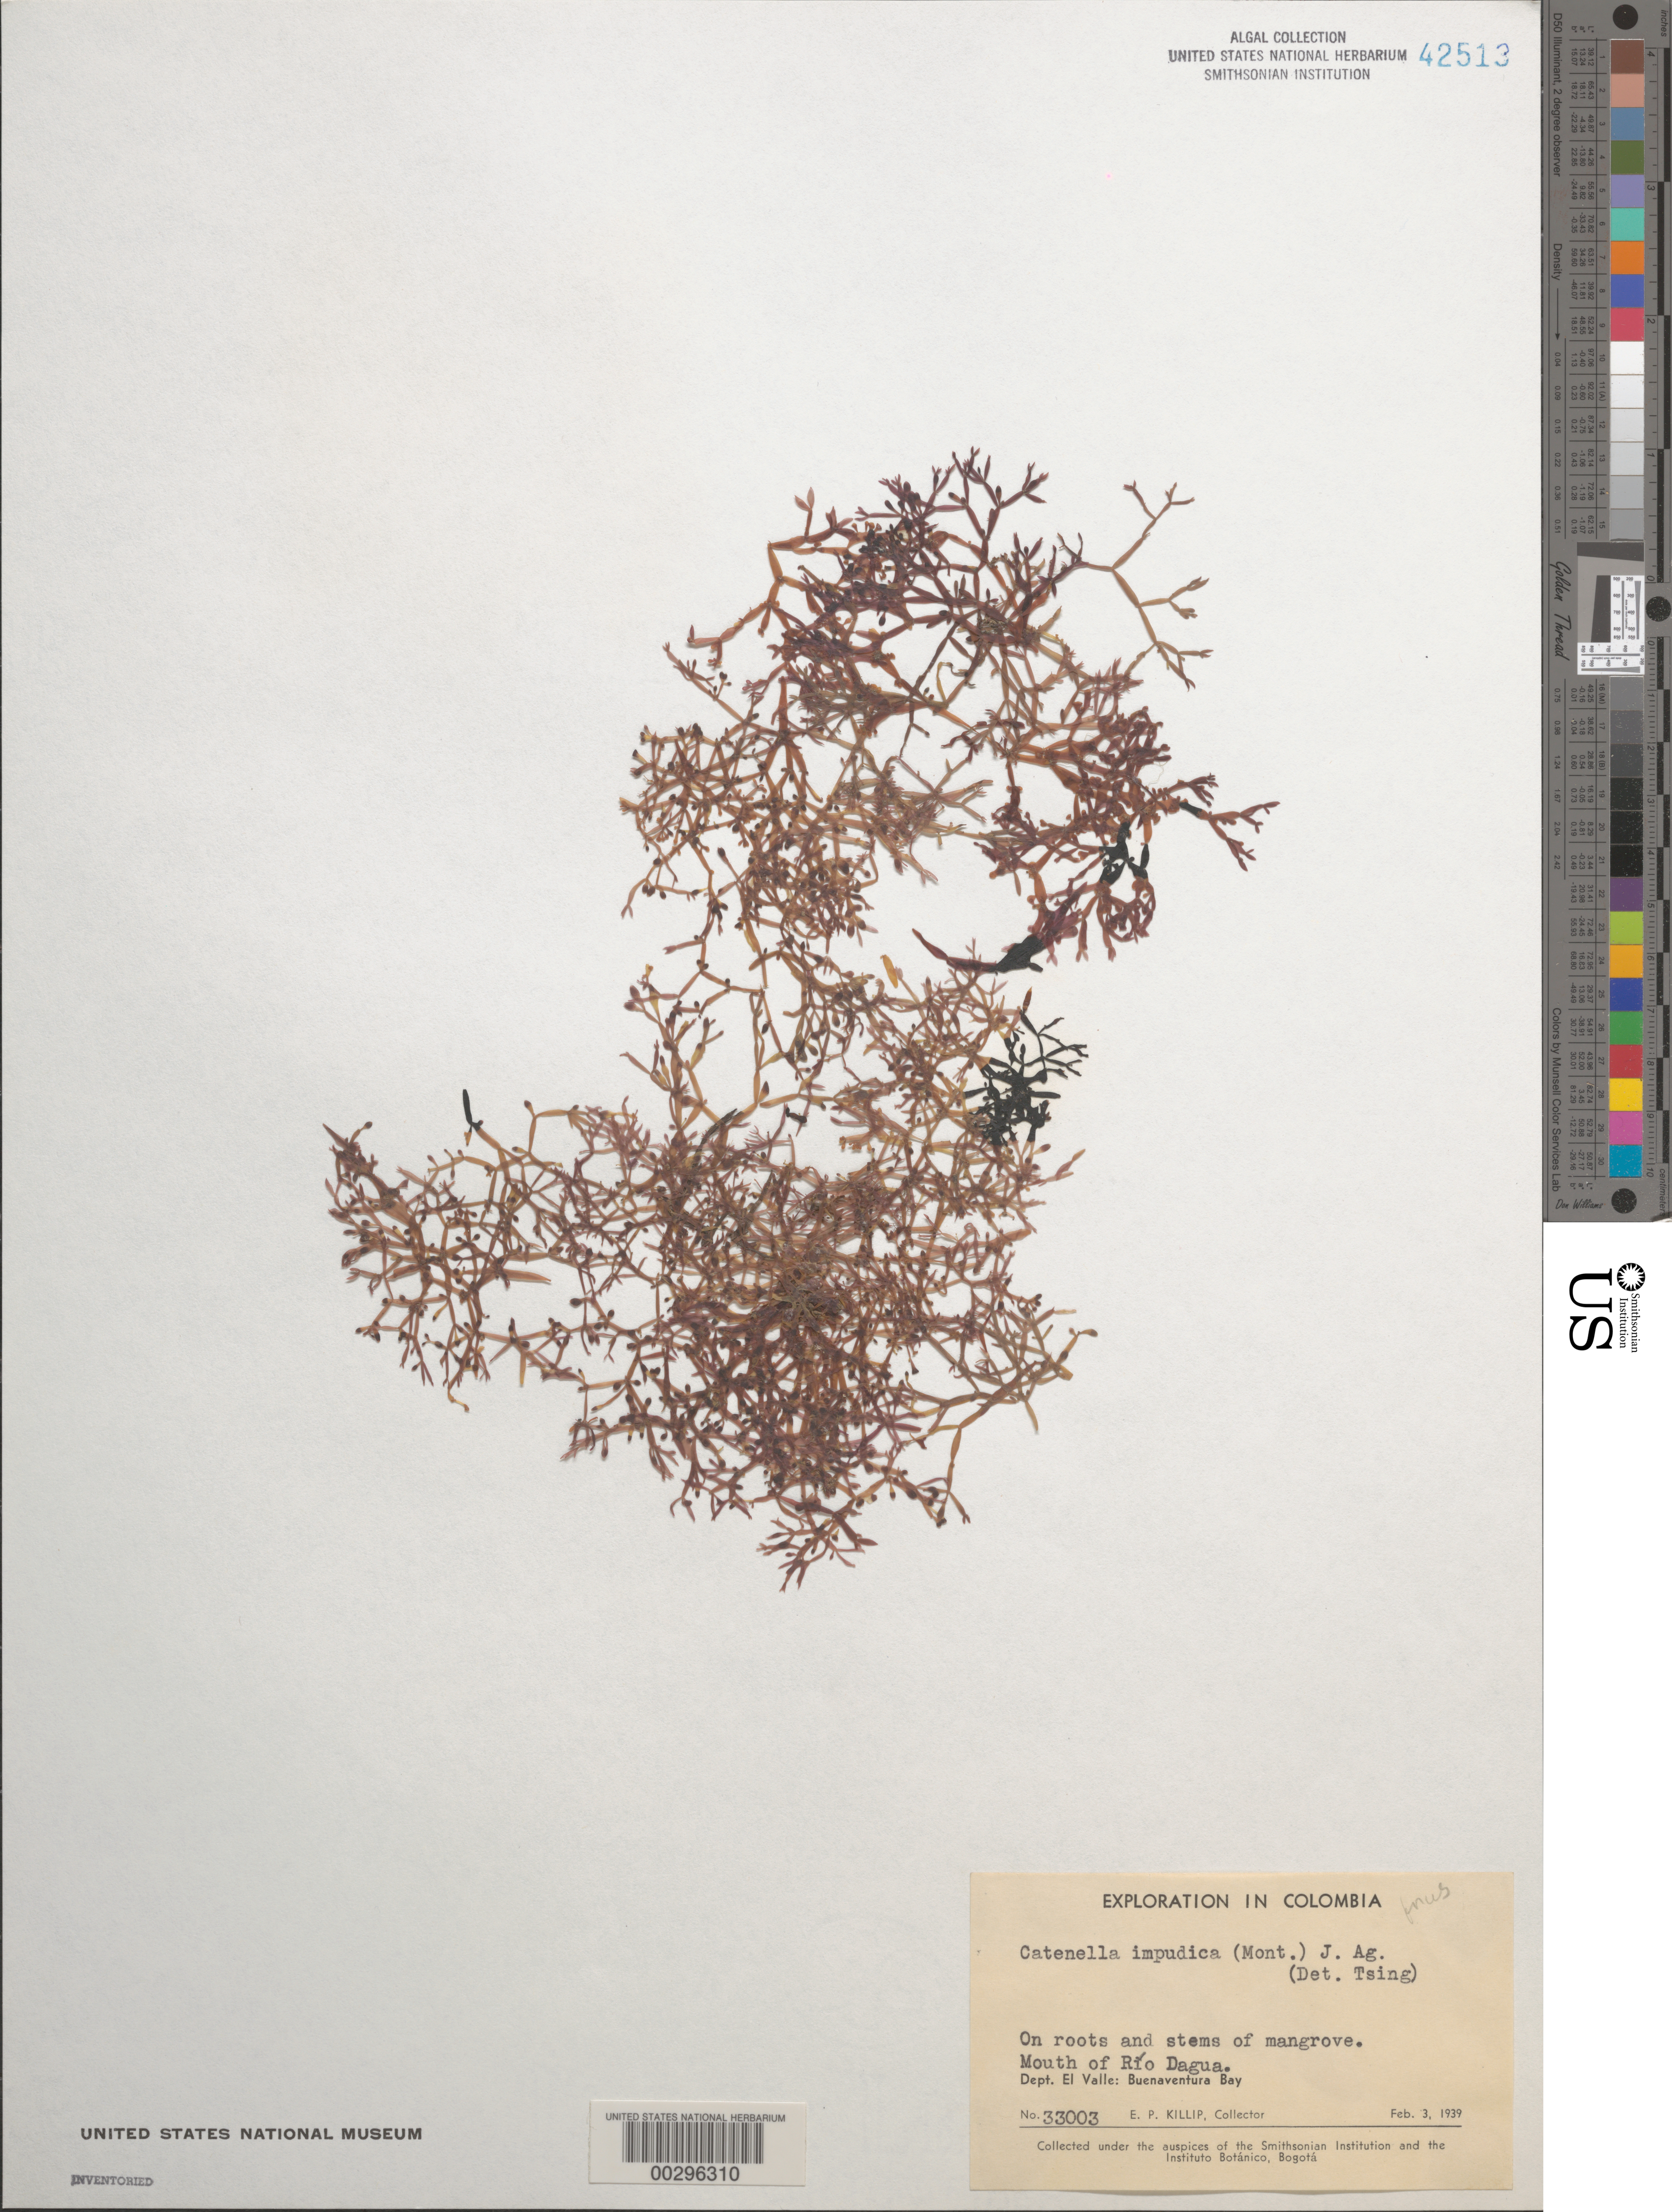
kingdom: Plantae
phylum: Rhodophyta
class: Florideophyceae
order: Gigartinales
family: Caulacanthaceae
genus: Catenella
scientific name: Catenella impudica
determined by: Tseng, C. K.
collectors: E. P. Killip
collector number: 33003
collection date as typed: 03 Feb 1939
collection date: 1939-02-03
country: Colombia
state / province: Valle del Cauca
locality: Buena Ventura Bay, Rio Dagua mouth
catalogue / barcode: US 42513